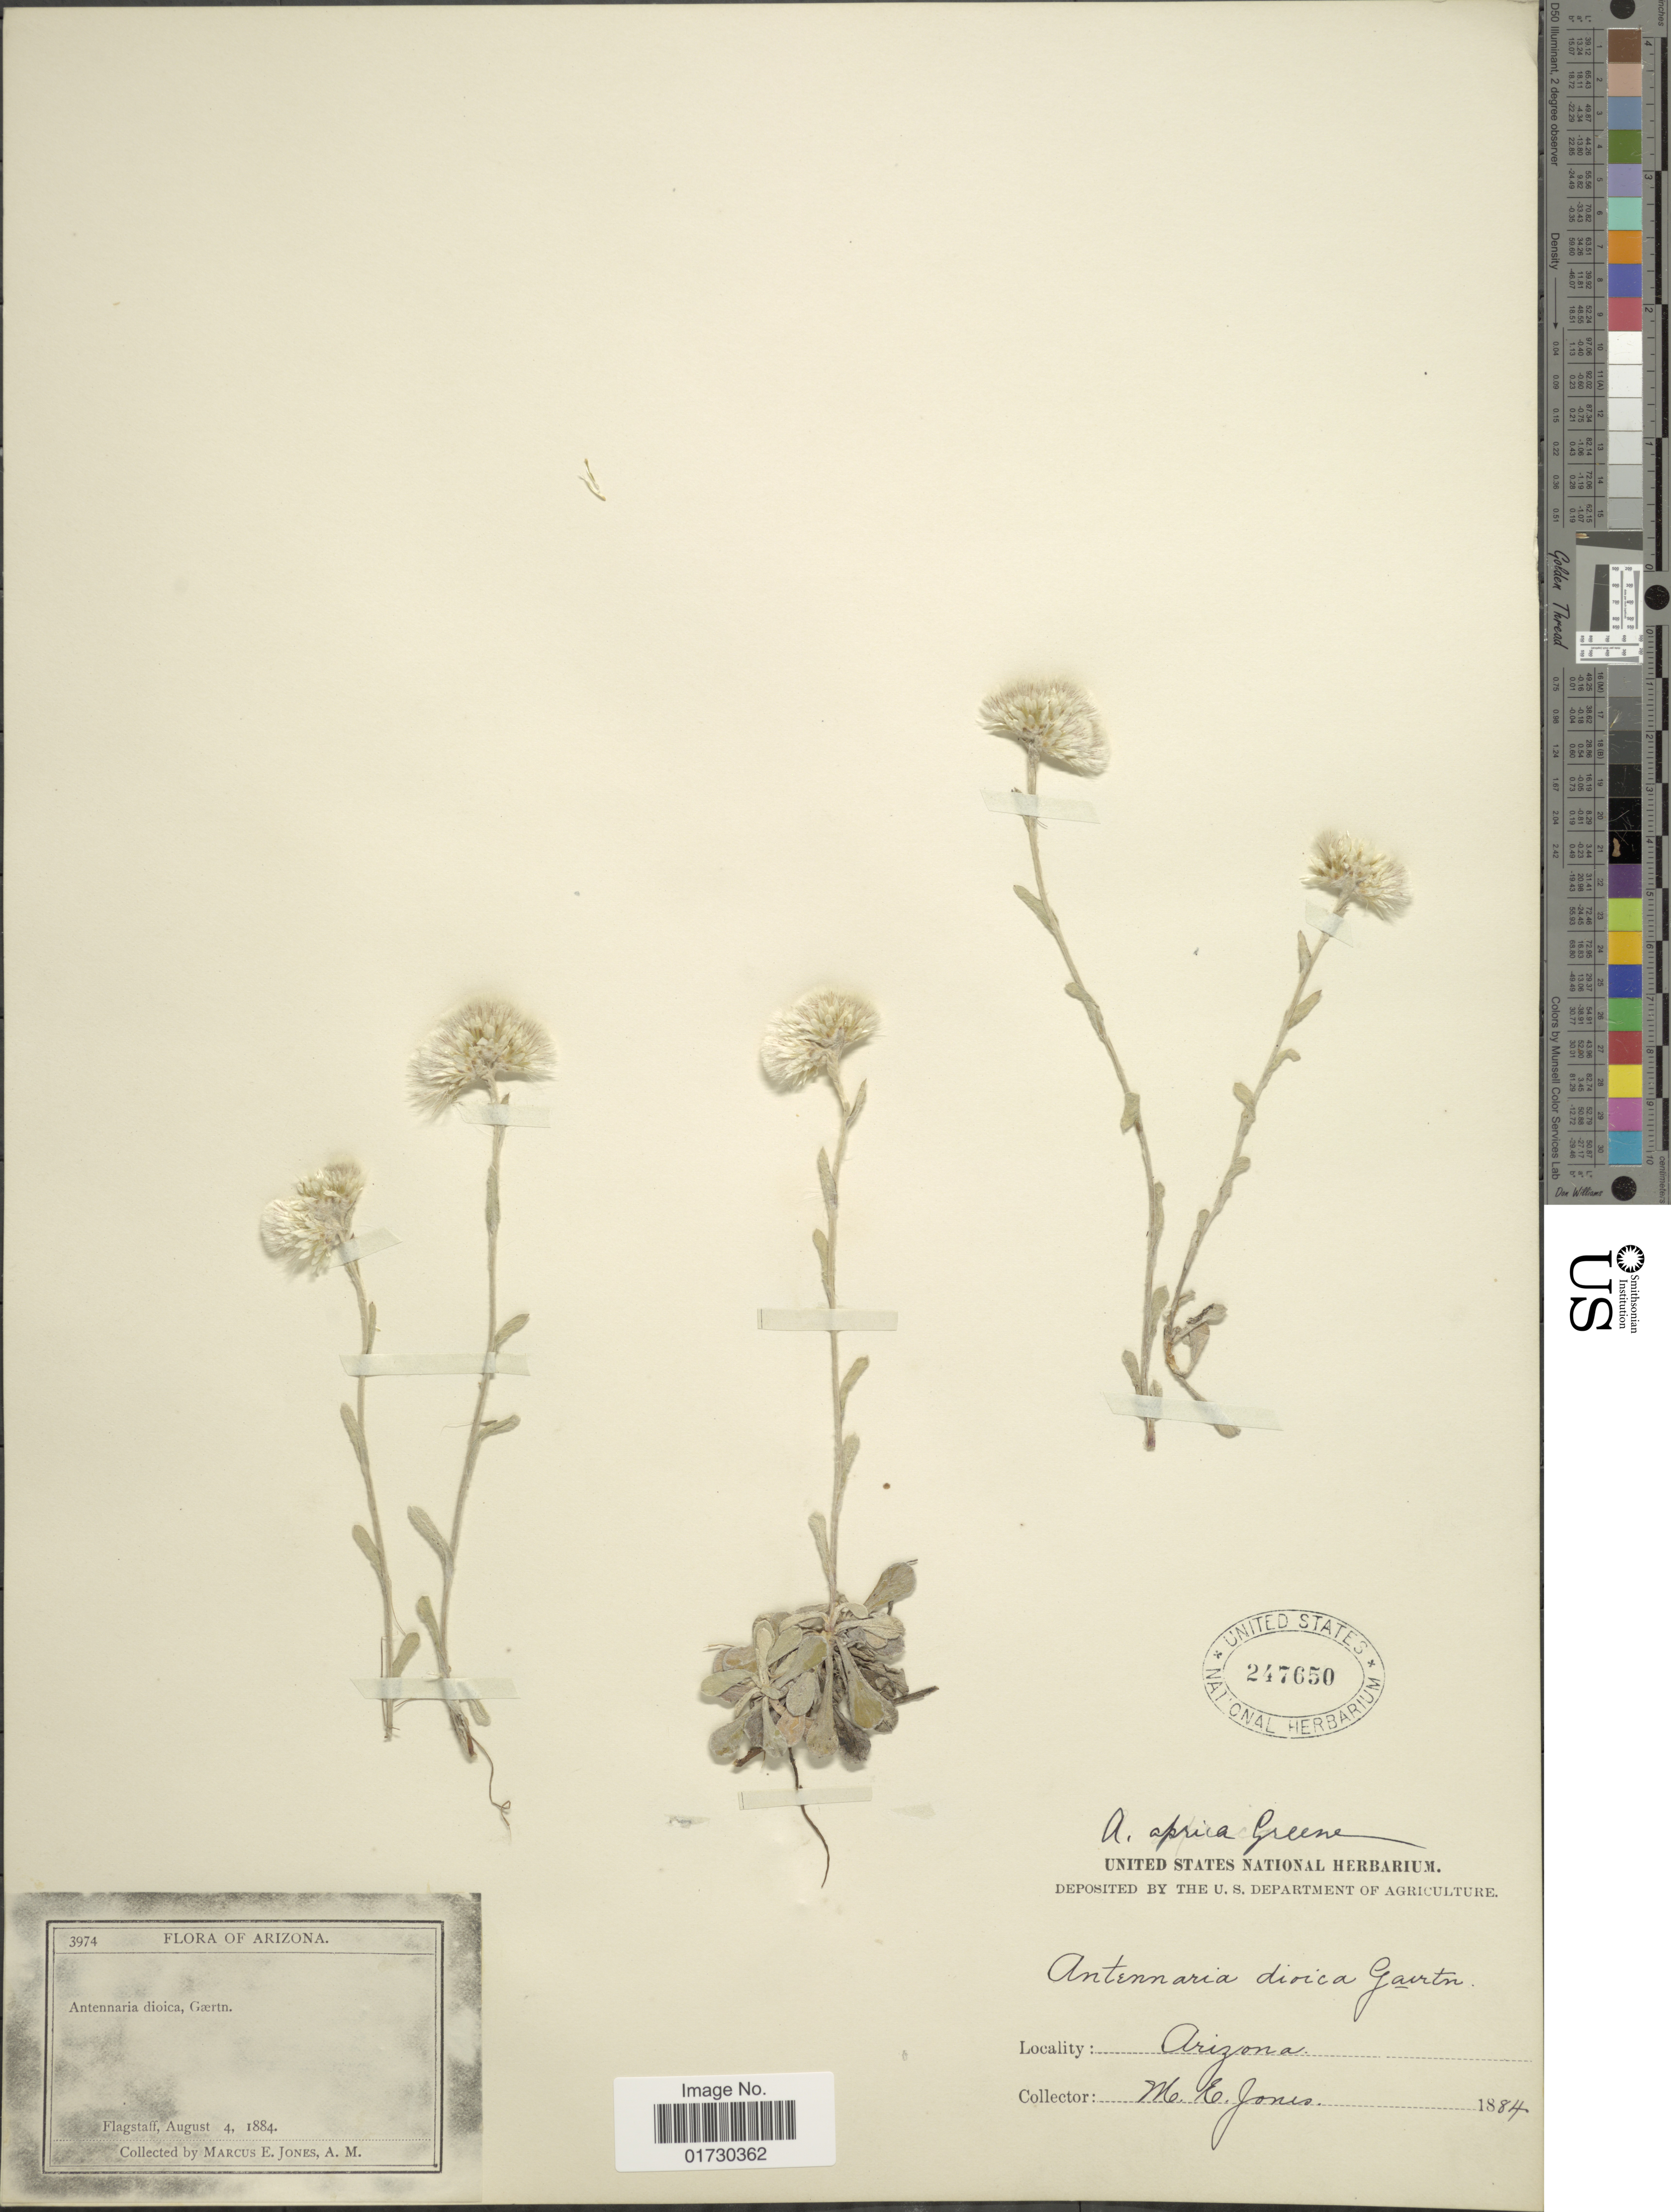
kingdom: Plantae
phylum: Tracheophyta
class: Magnoliopsida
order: Asterales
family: Asteraceae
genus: Antennaria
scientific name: Antennaria aprica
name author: Greene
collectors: M. E. Jones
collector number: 3974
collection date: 1884-08-04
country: United States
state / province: Arizona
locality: Flagstaff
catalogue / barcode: US 247650